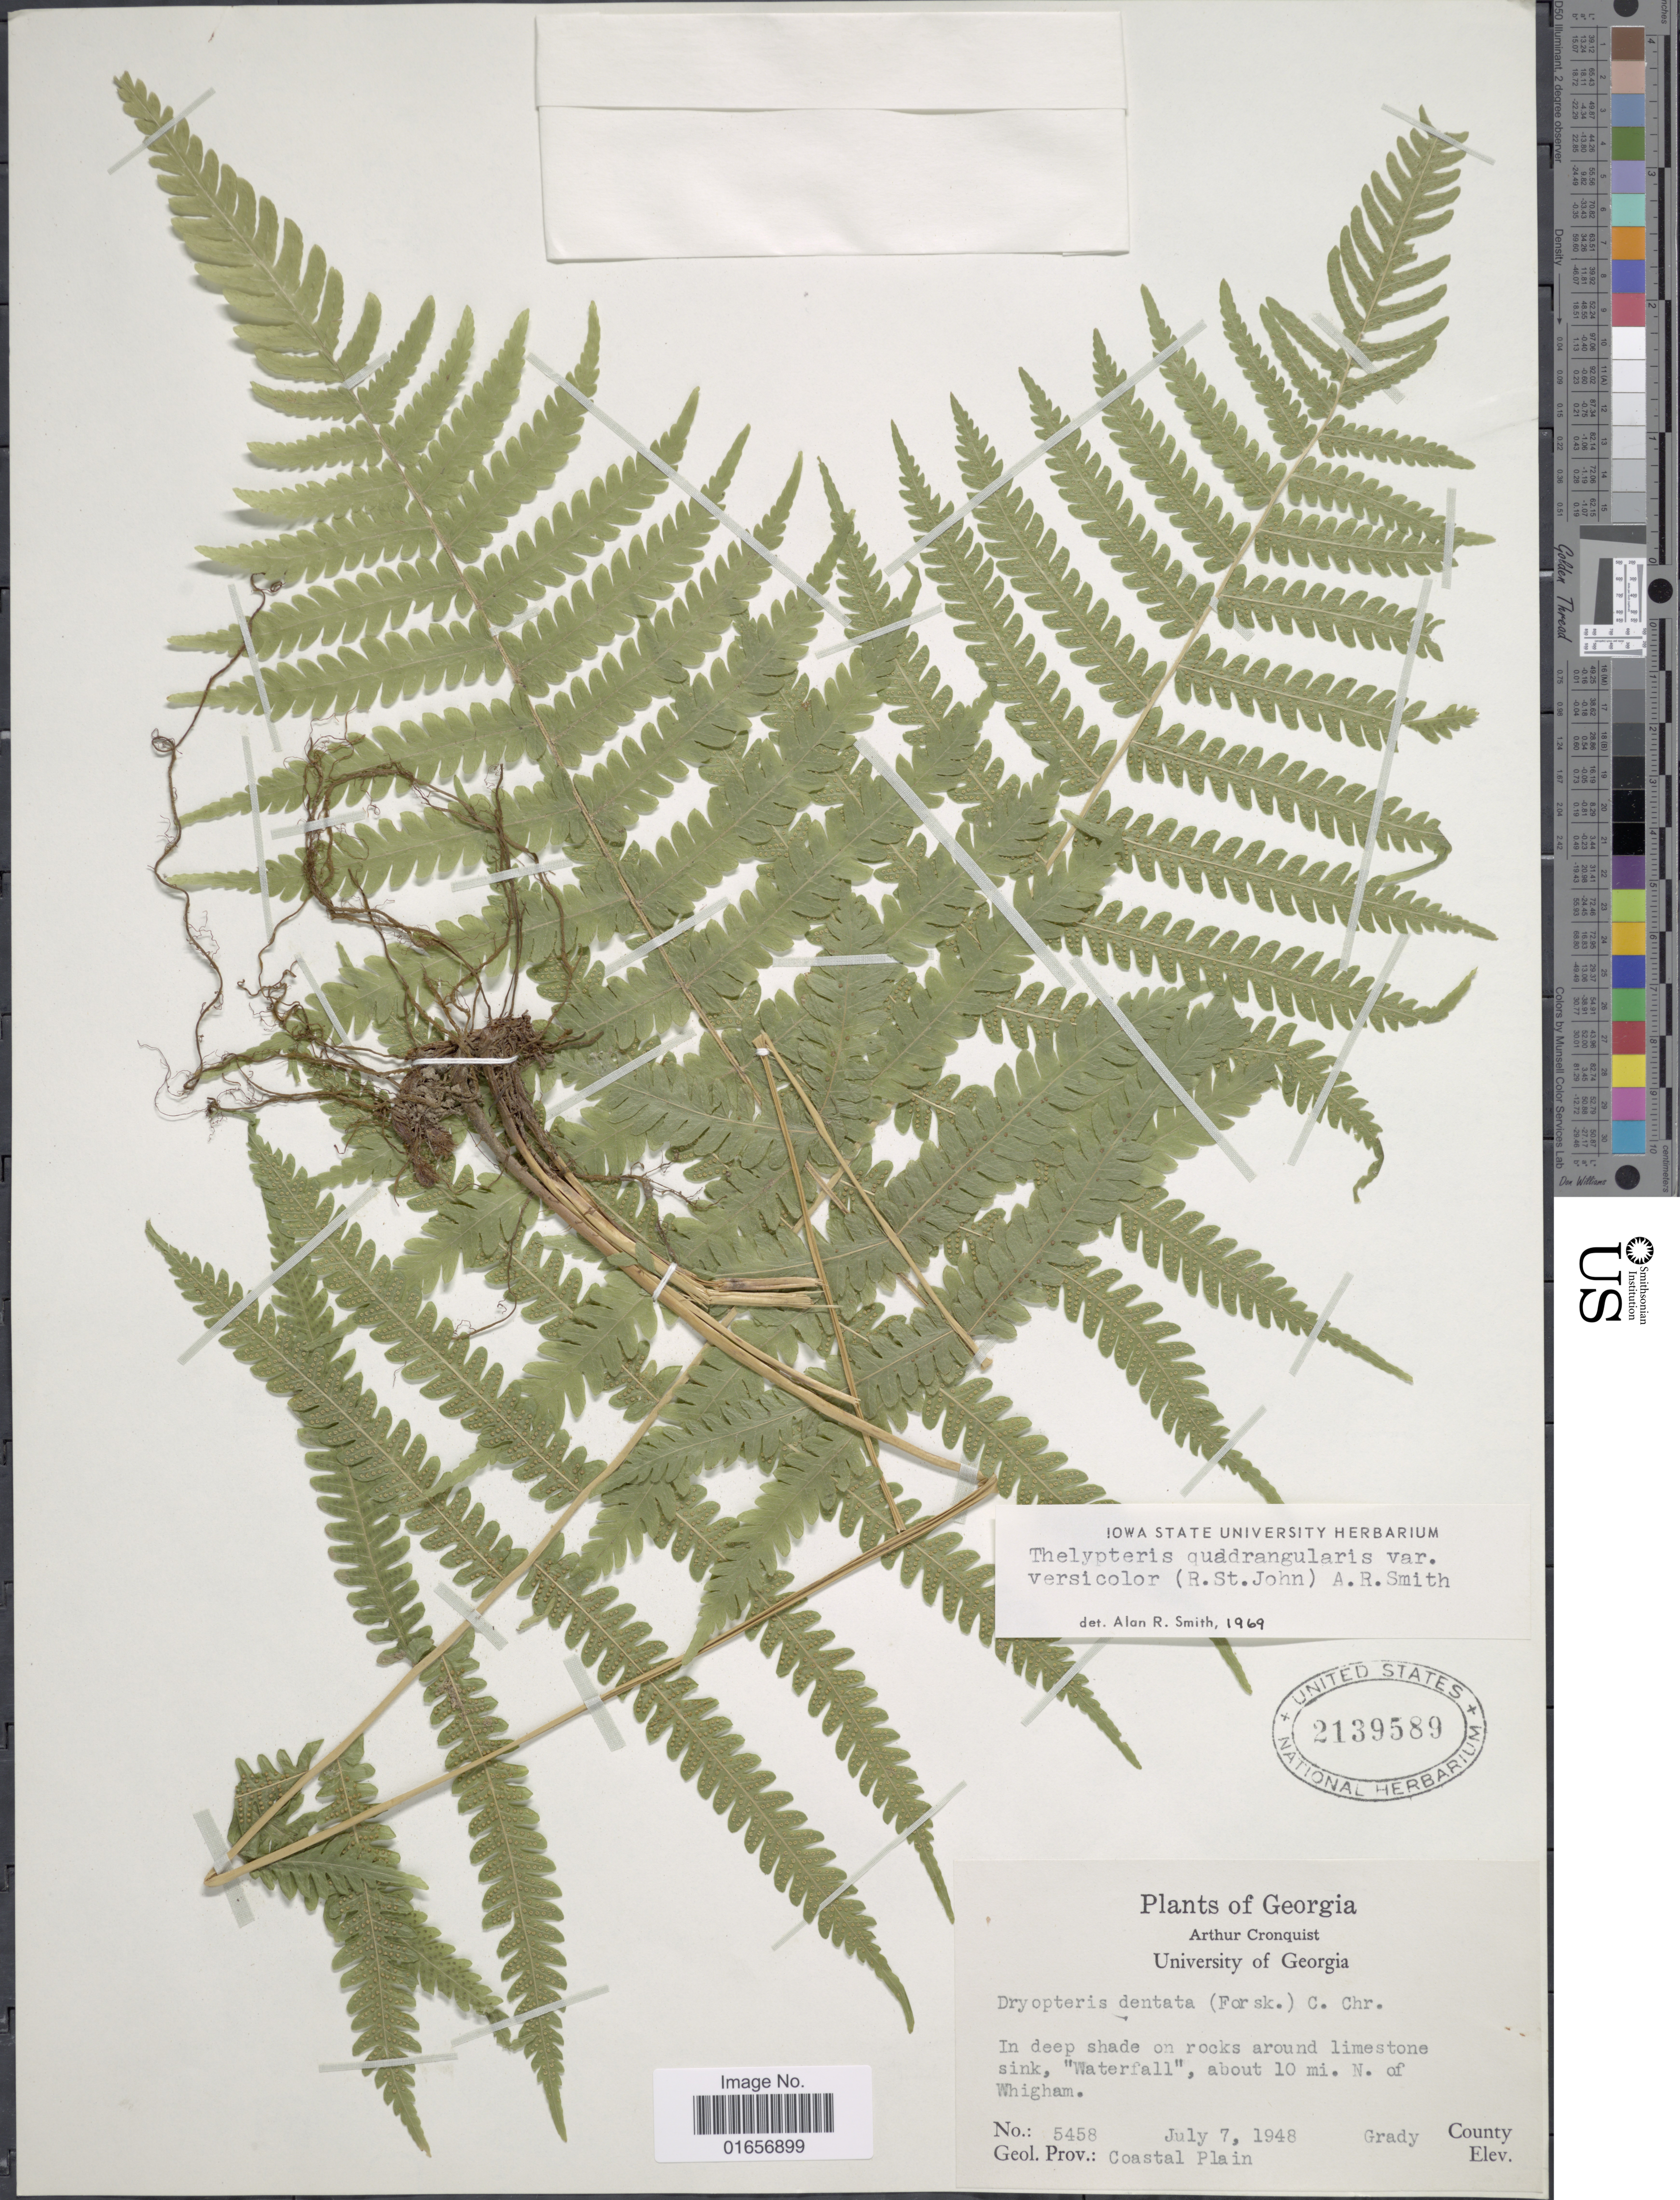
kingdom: Plantae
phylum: Tracheophyta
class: Polypodiopsida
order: Polypodiales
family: Thelypteridaceae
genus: Christella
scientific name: Christella hispidula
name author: (Decne.) Holttum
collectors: Grady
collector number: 5458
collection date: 1948-07-07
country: United States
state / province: Georgia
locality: About 10 mi. N. of Whigham, Coastal Plain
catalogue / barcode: US 2139589